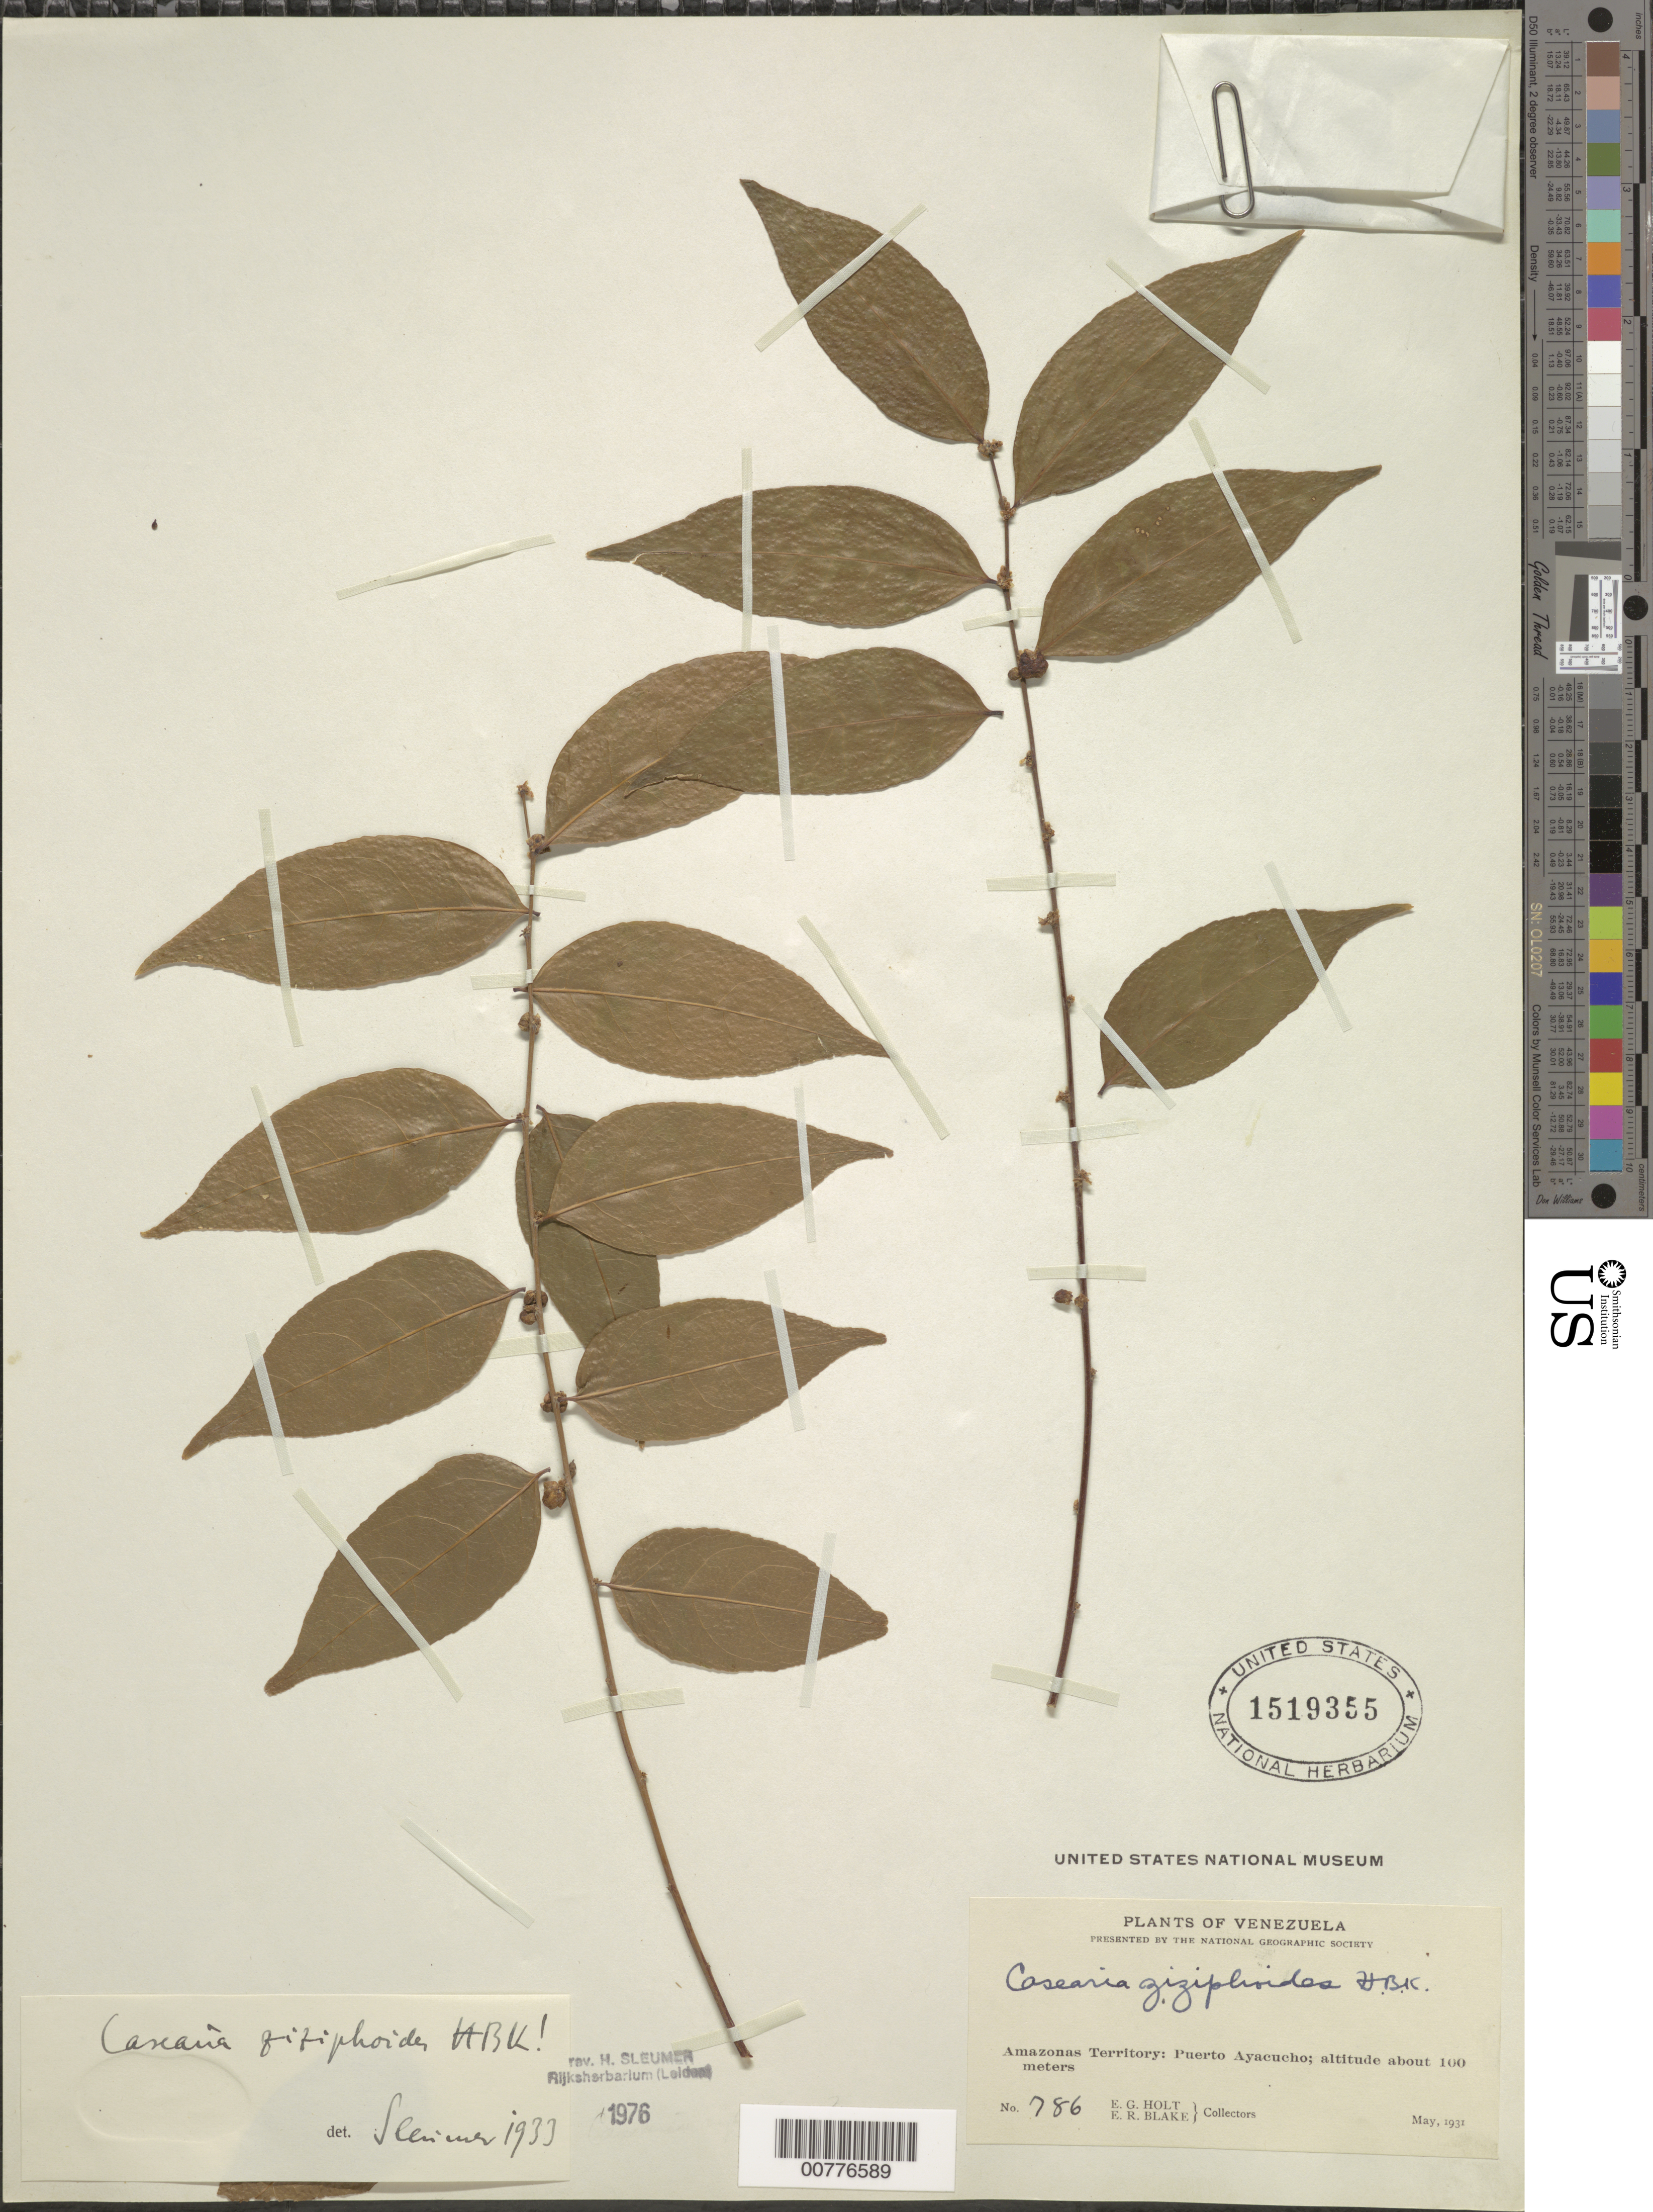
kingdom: Plantae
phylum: Tracheophyta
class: Magnoliopsida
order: Malpighiales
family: Salicaceae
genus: Casearia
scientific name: Casearia zizyphoides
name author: Kunth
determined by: Sleumer, H. O.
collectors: E. Holt & E. R. Blake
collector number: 786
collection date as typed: May-31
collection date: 1931-05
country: Venezuela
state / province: Amazonas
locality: Puerto Ayacucho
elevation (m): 100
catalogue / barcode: US 1519355